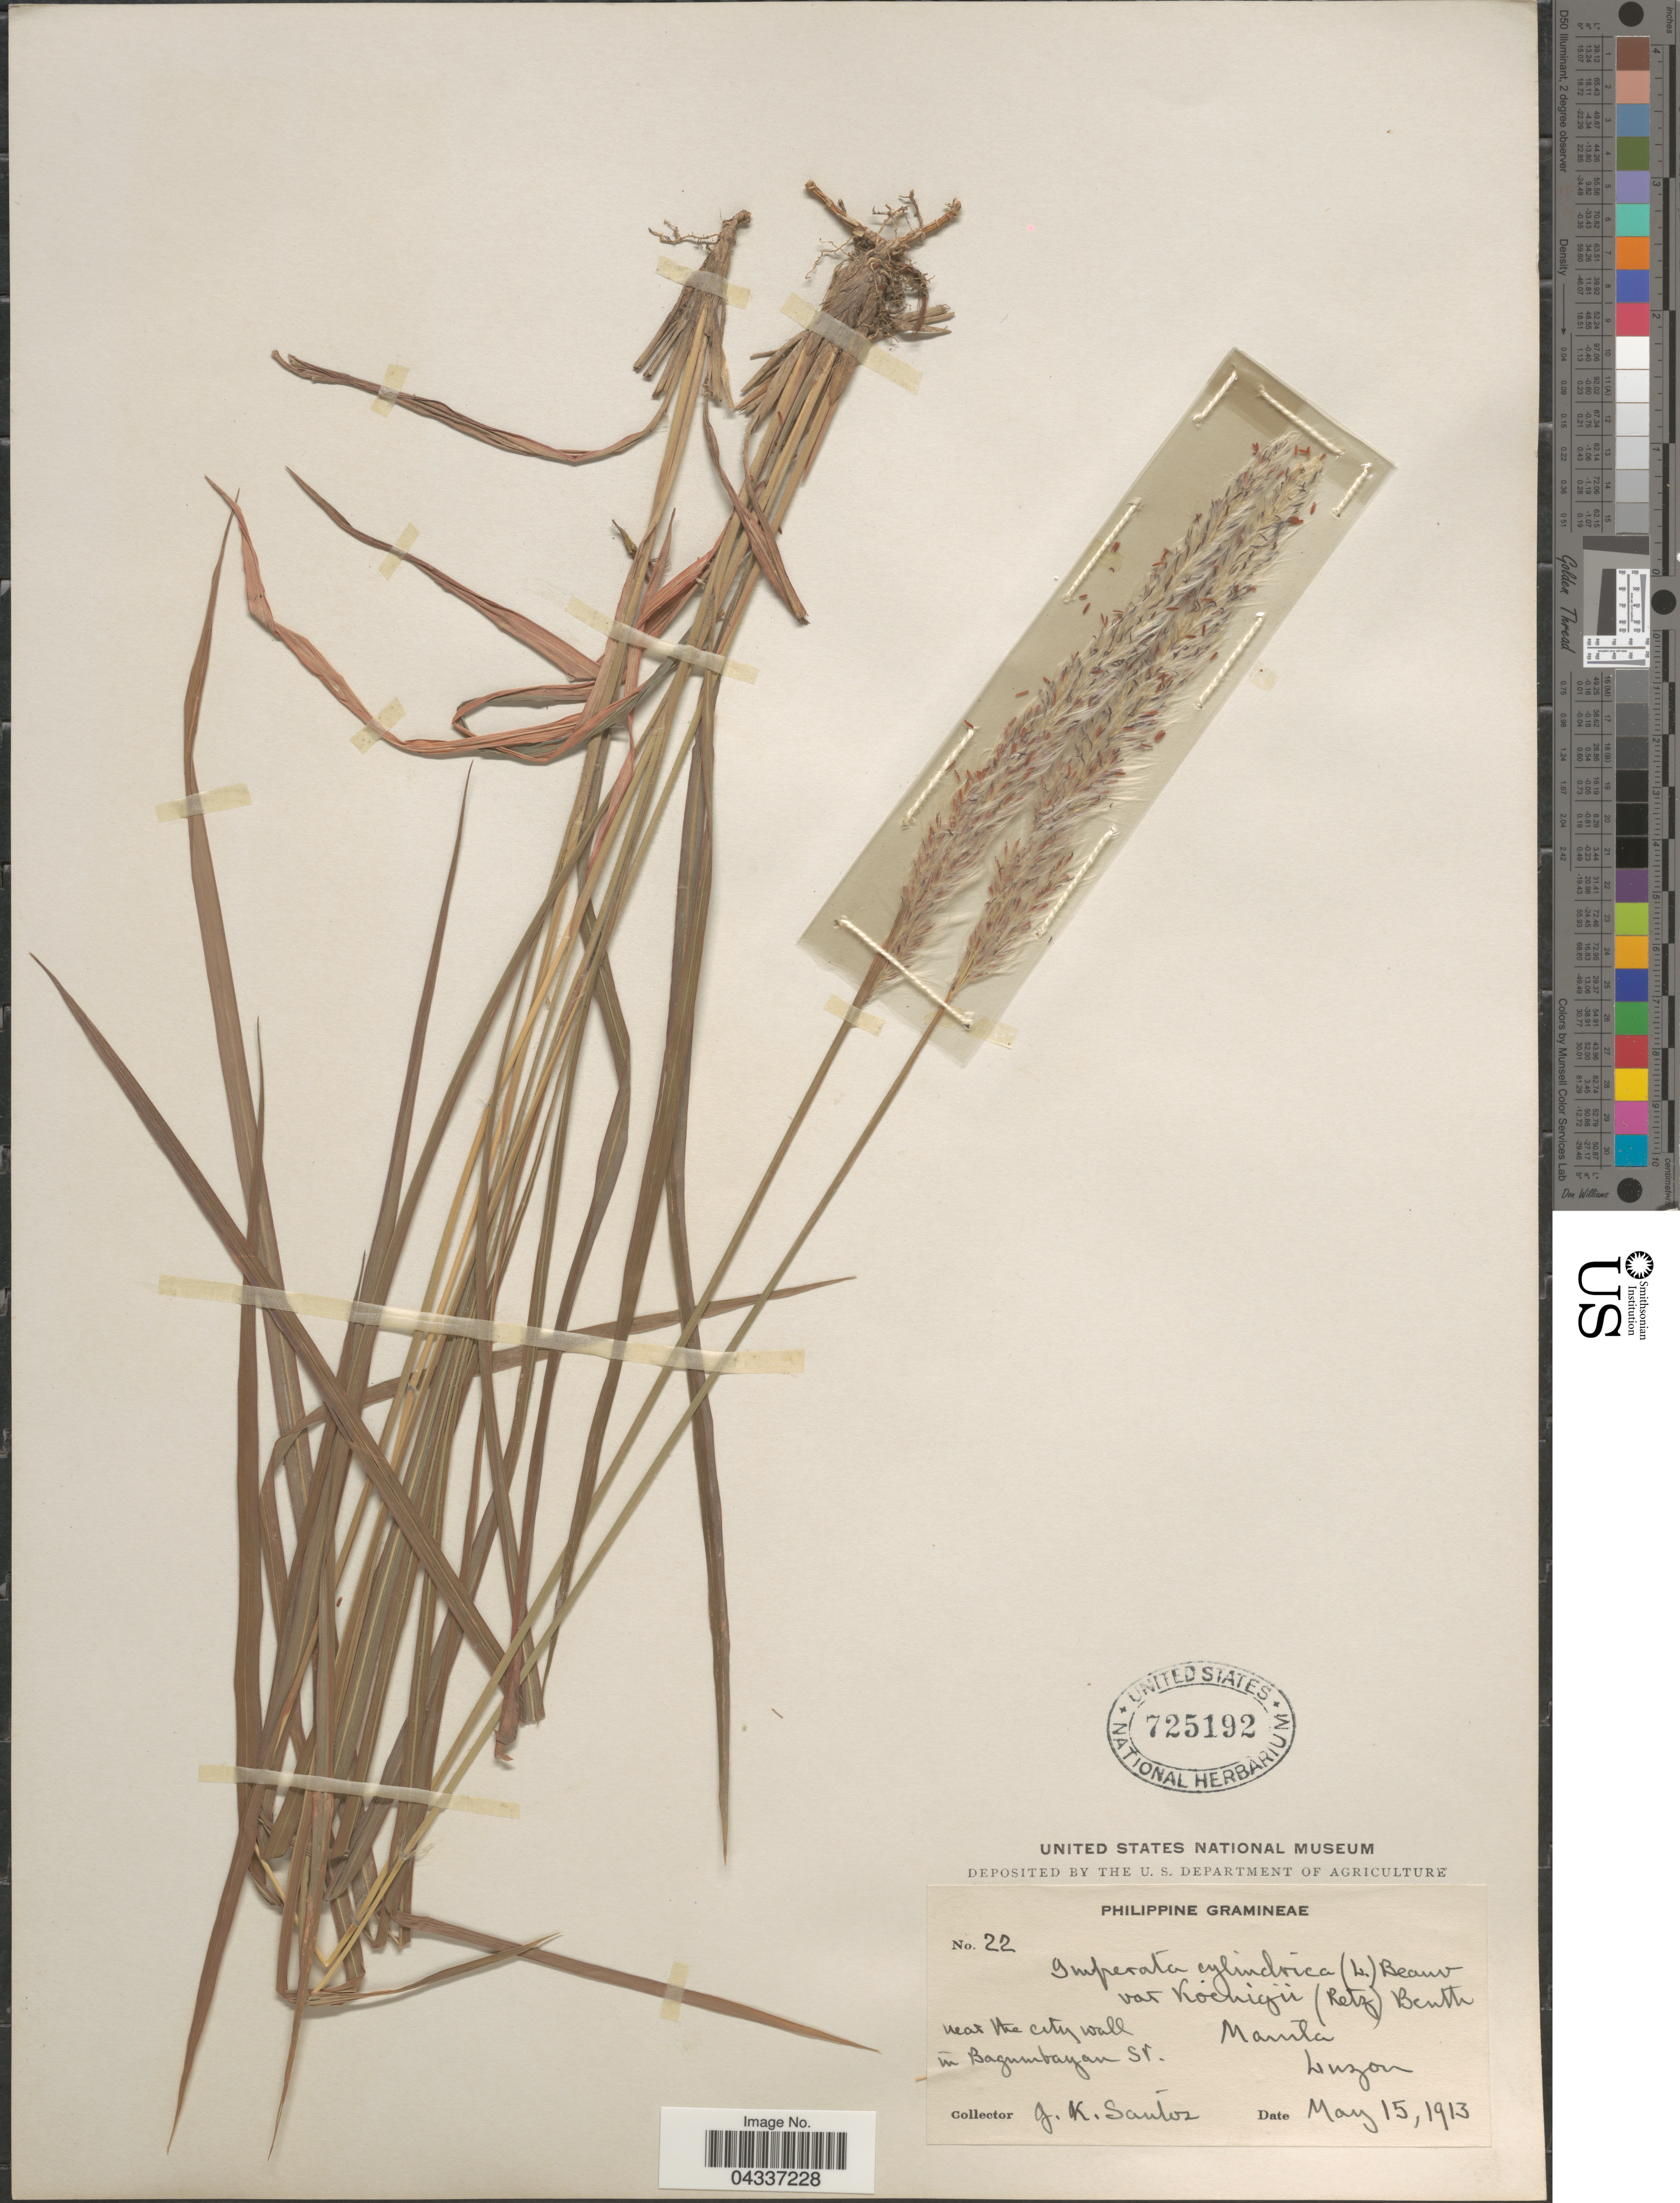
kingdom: Plantae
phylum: Tracheophyta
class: Liliopsida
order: Poales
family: Poaceae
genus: Imperata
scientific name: Imperata cylindrica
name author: (L.) P. Beauv.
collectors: J. K. Santos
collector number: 22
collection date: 1913-05-15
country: Philippines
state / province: Mimaropa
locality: Near the city wall in Bagumbayan St. Manila. Luzon.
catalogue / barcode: US 725192